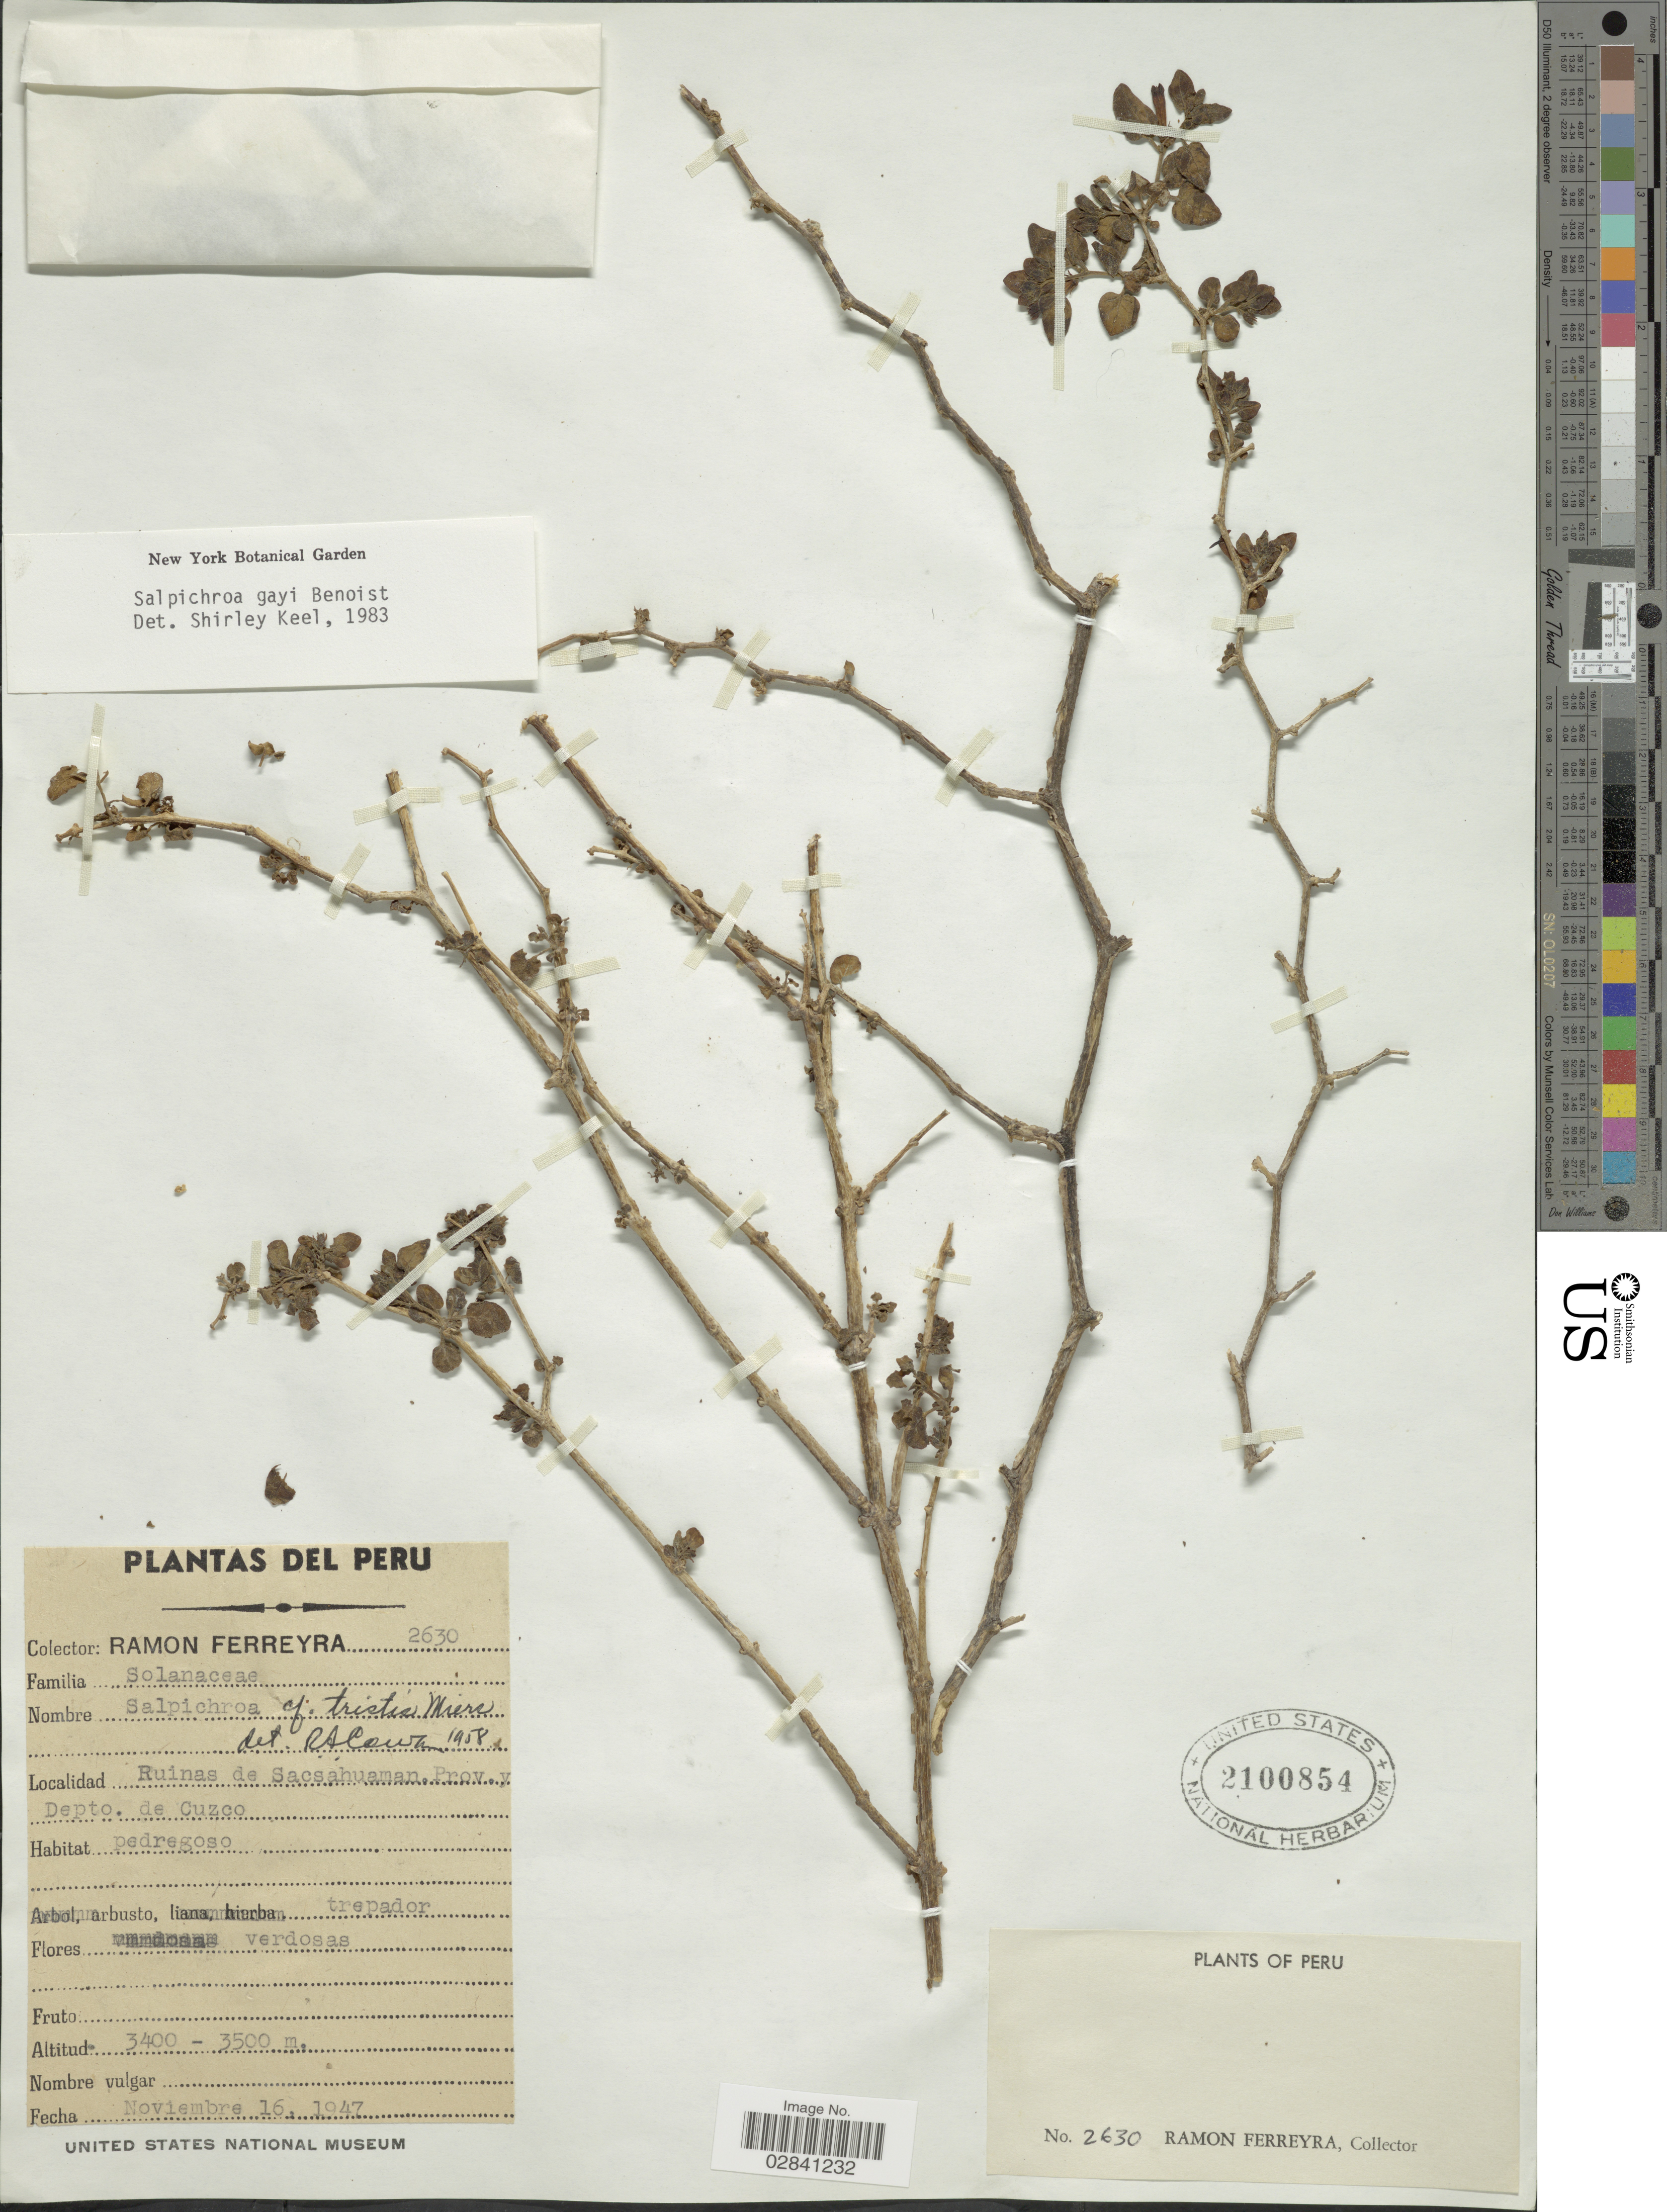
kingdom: Plantae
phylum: Tracheophyta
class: Magnoliopsida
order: Solanales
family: Solanaceae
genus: Salpichroa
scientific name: Salpichroa gayi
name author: Benoist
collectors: R. A. Ferreyra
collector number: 2630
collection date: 1947-11-16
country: Peru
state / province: Cusco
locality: Ruinas de Sacsahuaman. Prov. y Depto. de Cuzco.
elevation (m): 3400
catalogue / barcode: US 2100854